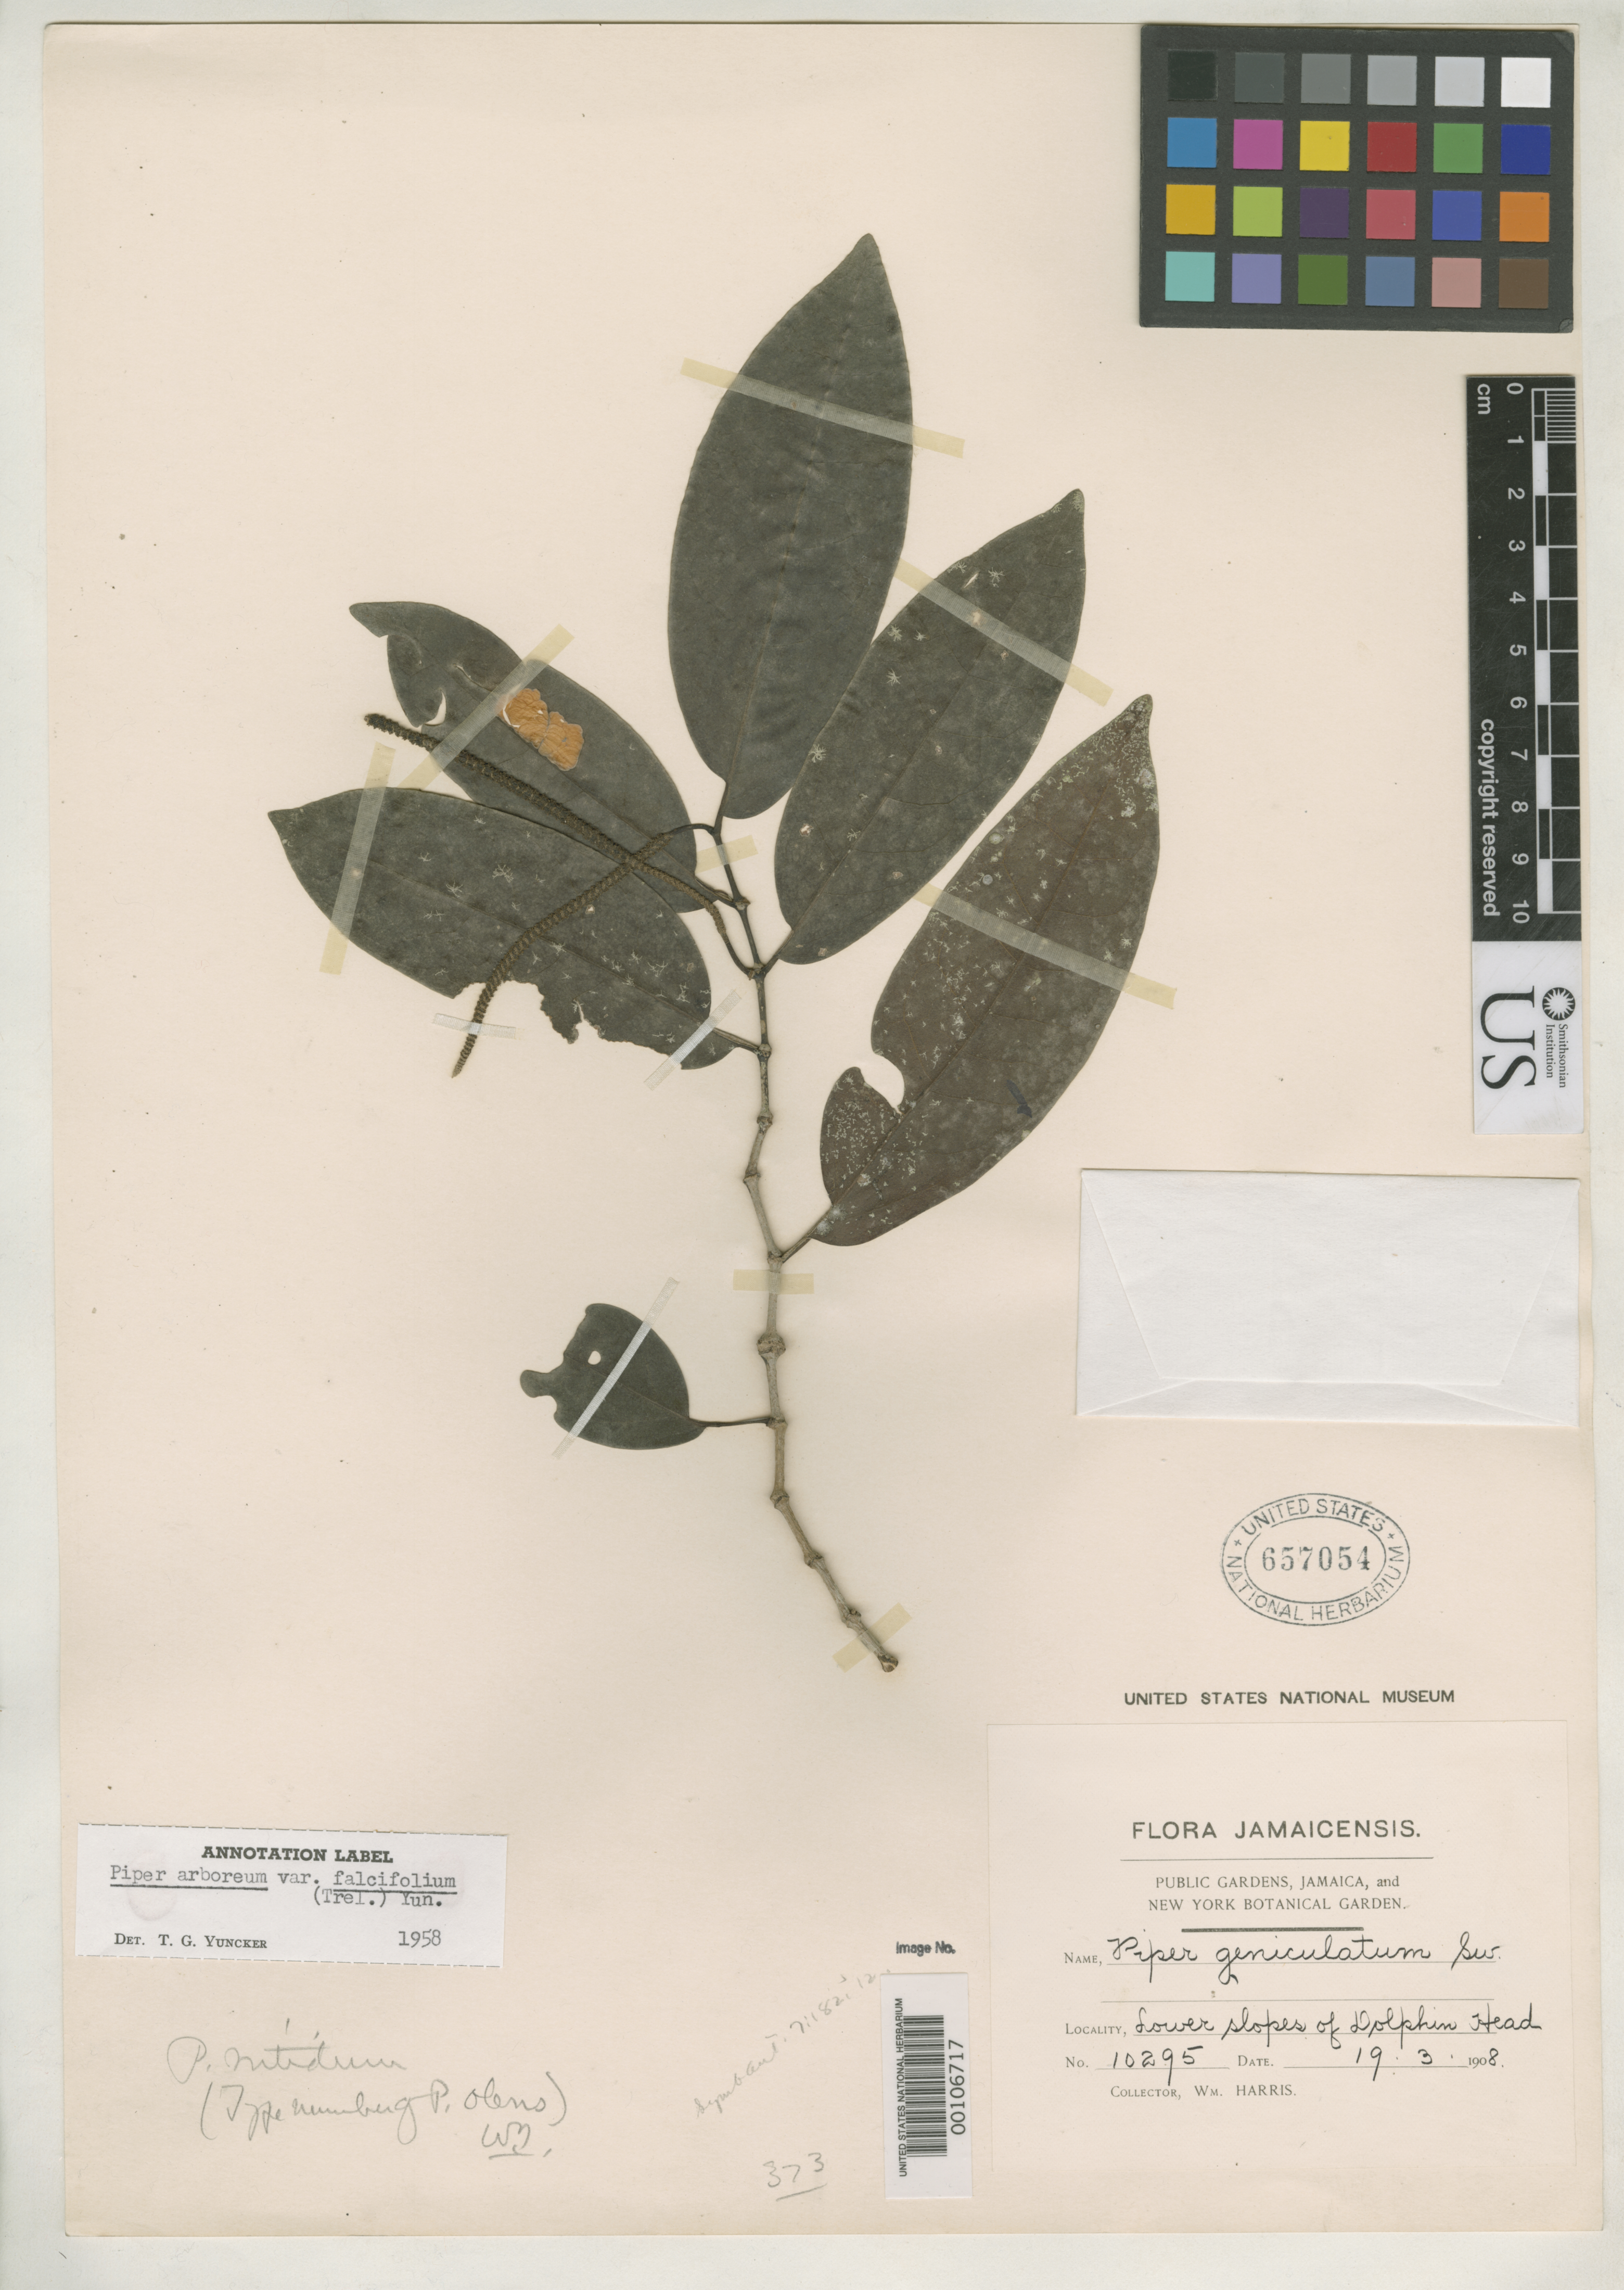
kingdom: Plantae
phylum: Tracheophyta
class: Magnoliopsida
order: Piperales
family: Piperaceae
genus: Piper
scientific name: Piper olens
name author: C. DC. in Urb.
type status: Isosyntype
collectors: W. H. Harris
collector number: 10295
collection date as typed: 19 May 1908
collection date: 1908-05-19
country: Jamaica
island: Greater Antilles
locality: Dolphin Head.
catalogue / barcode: US 657054